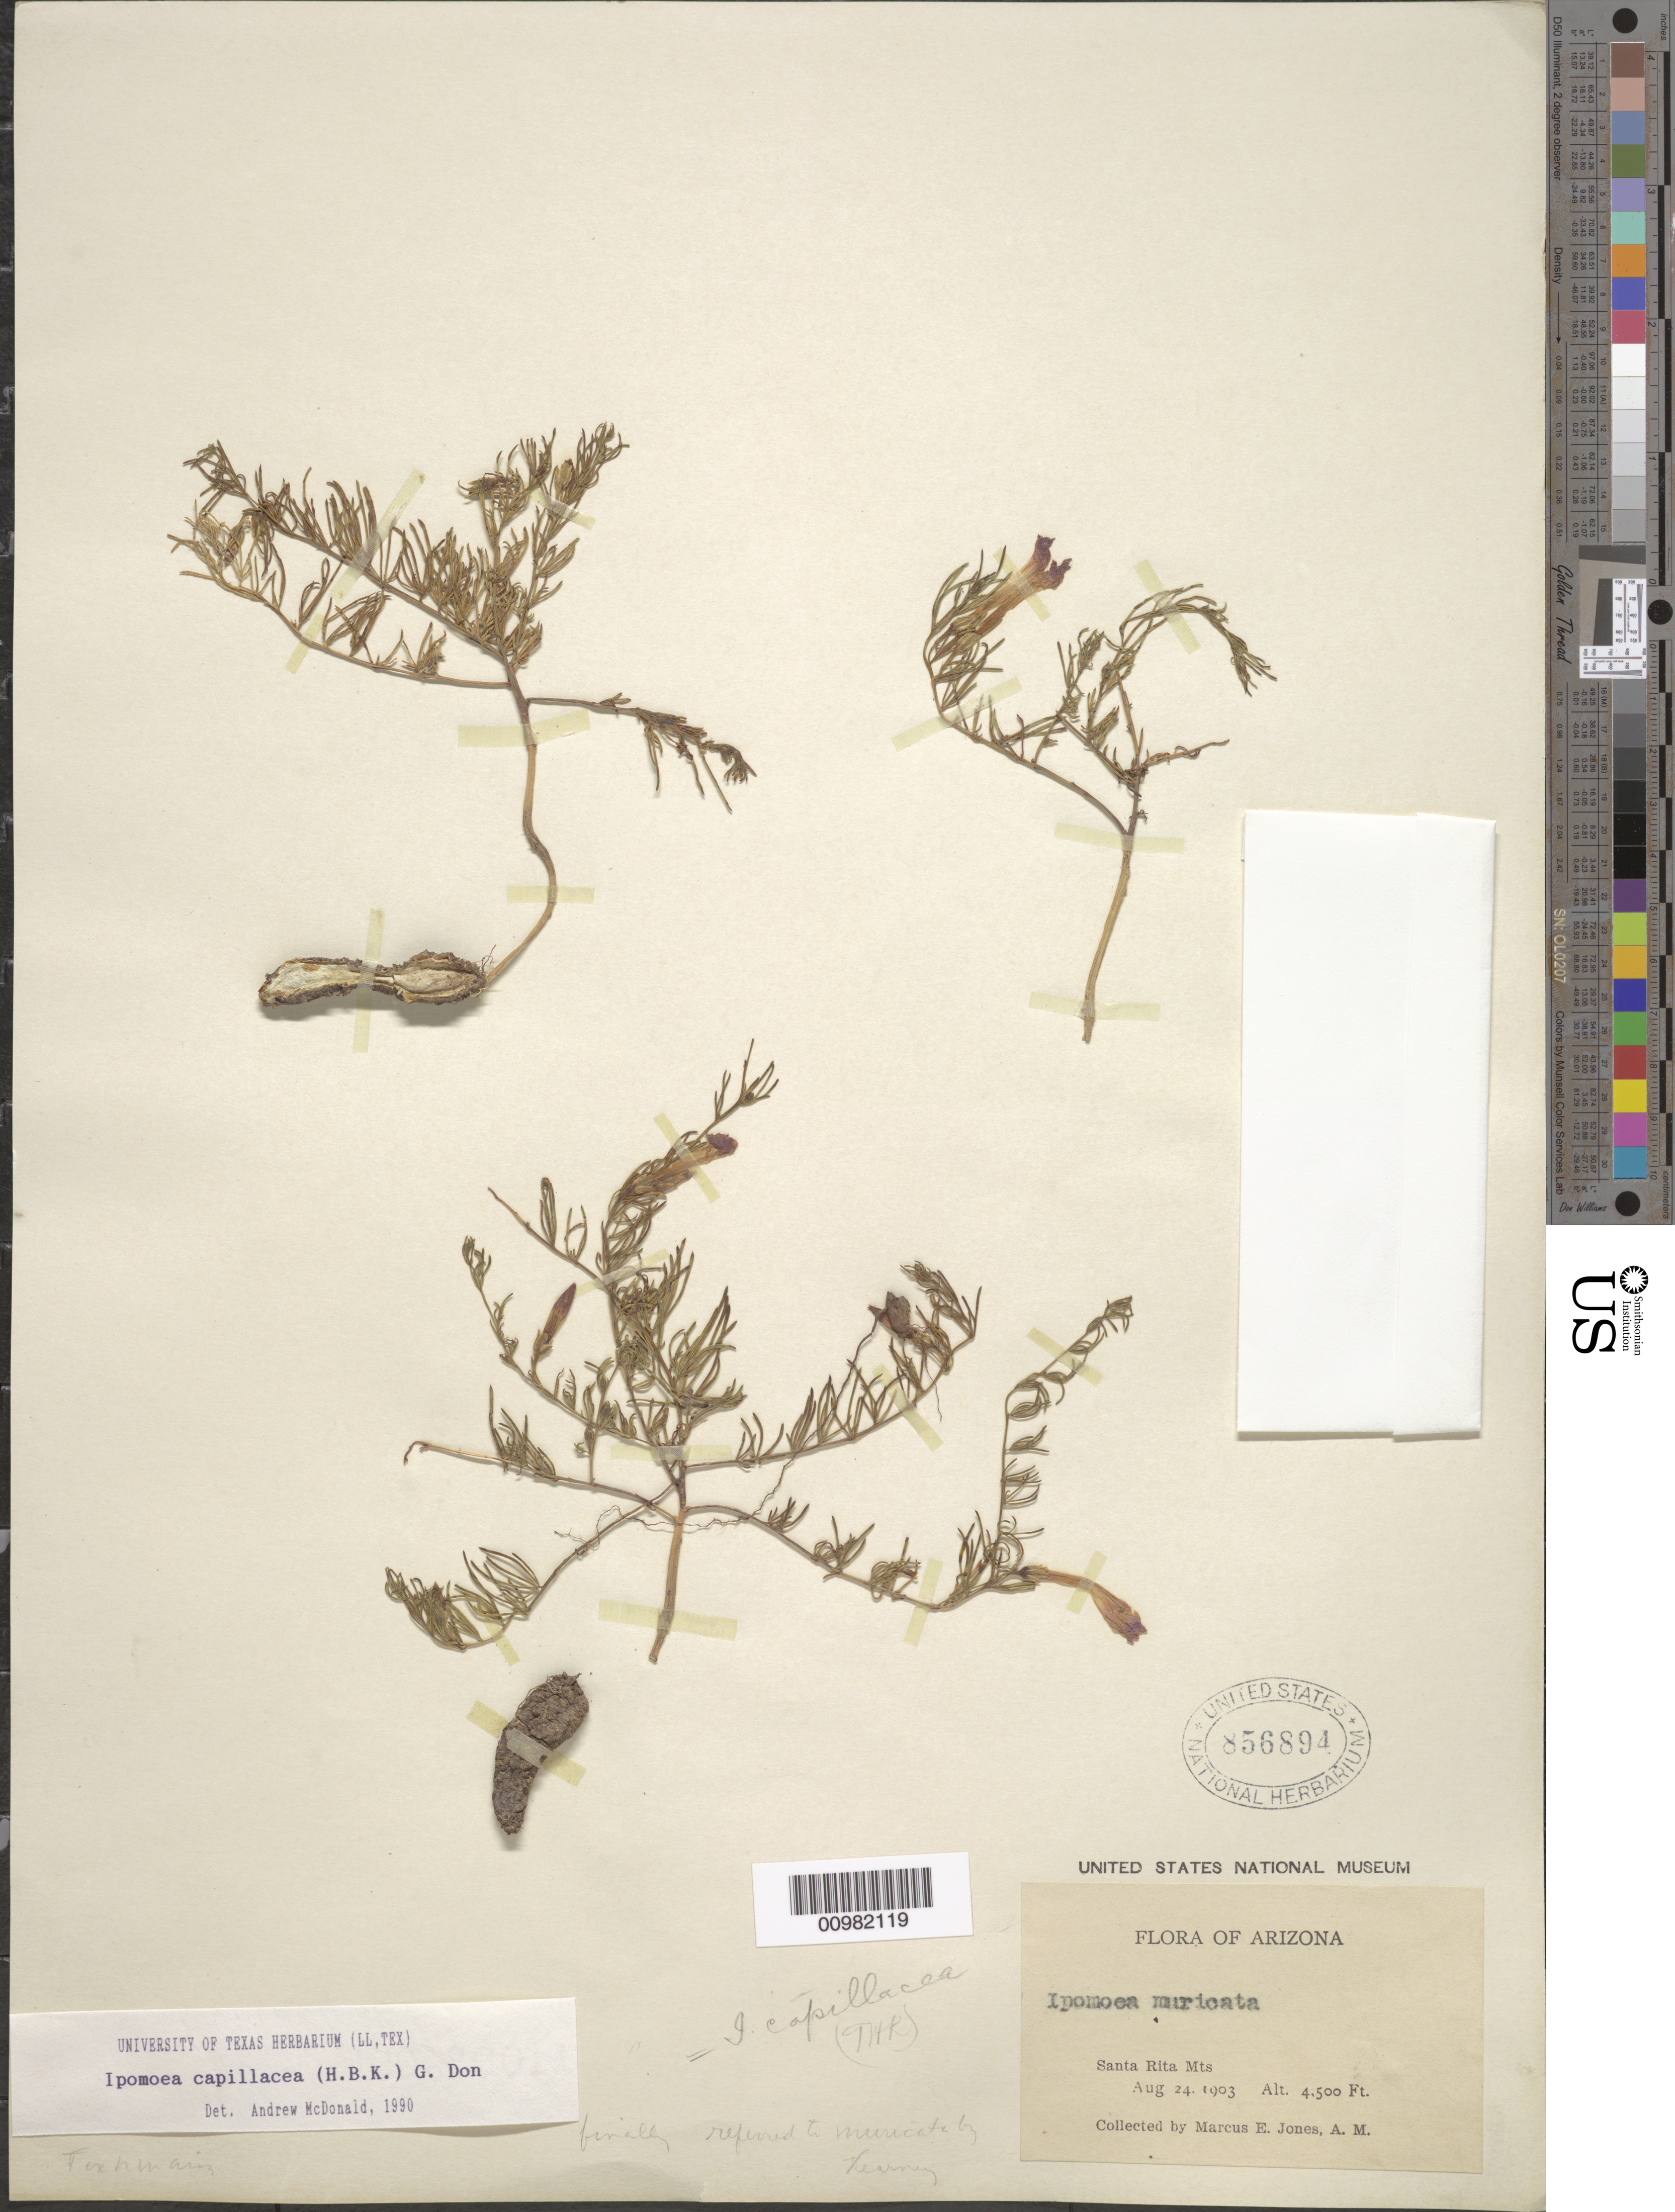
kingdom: Plantae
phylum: Tracheophyta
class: Magnoliopsida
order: Solanales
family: Convolvulaceae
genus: Ipomoea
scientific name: Ipomoea capillacea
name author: (Kunth) G. Don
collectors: M. E. Jones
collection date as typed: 24 Aug 1903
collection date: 1903-08-24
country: United States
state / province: Arizona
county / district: Santa Cruz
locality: Santa Rita Mts.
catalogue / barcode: US 856894